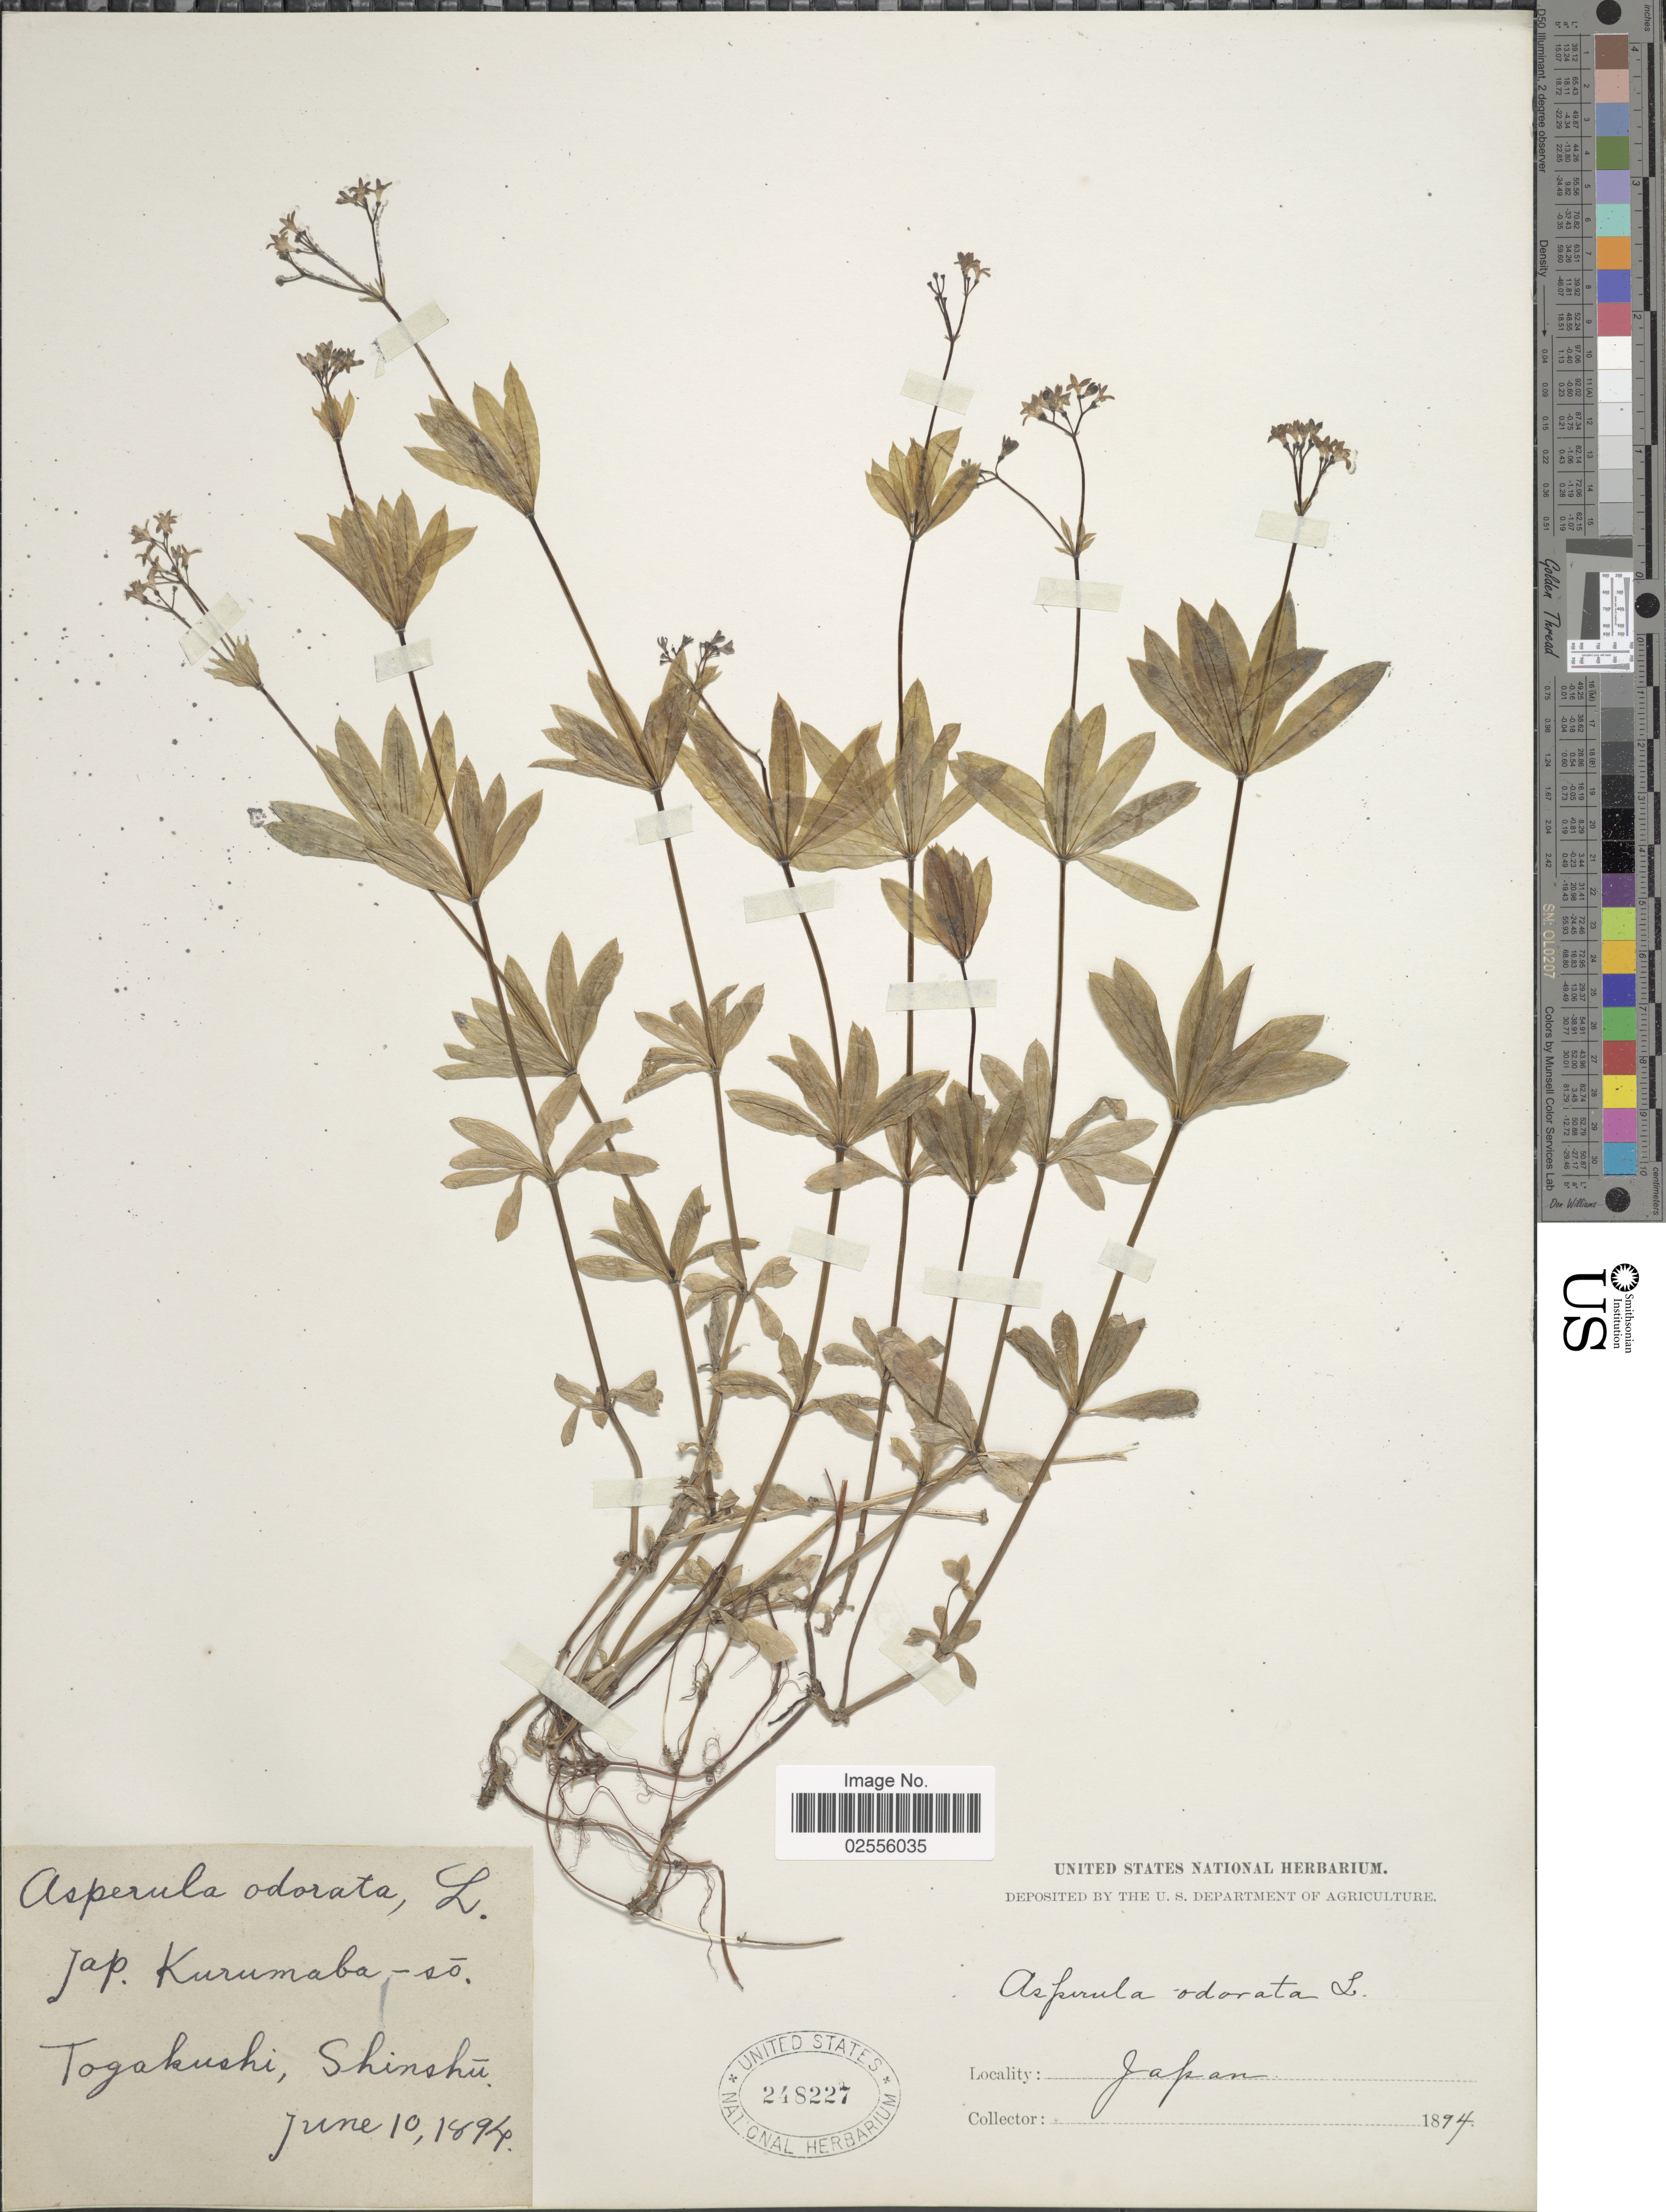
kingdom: Plantae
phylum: Tracheophyta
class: Magnoliopsida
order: Gentianales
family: Rubiaceae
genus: Asperula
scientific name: Asperula odorata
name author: L.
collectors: ex herb. United States National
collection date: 1894-06-10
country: Japan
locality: Togakushi, Shinshu.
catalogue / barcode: US 248227